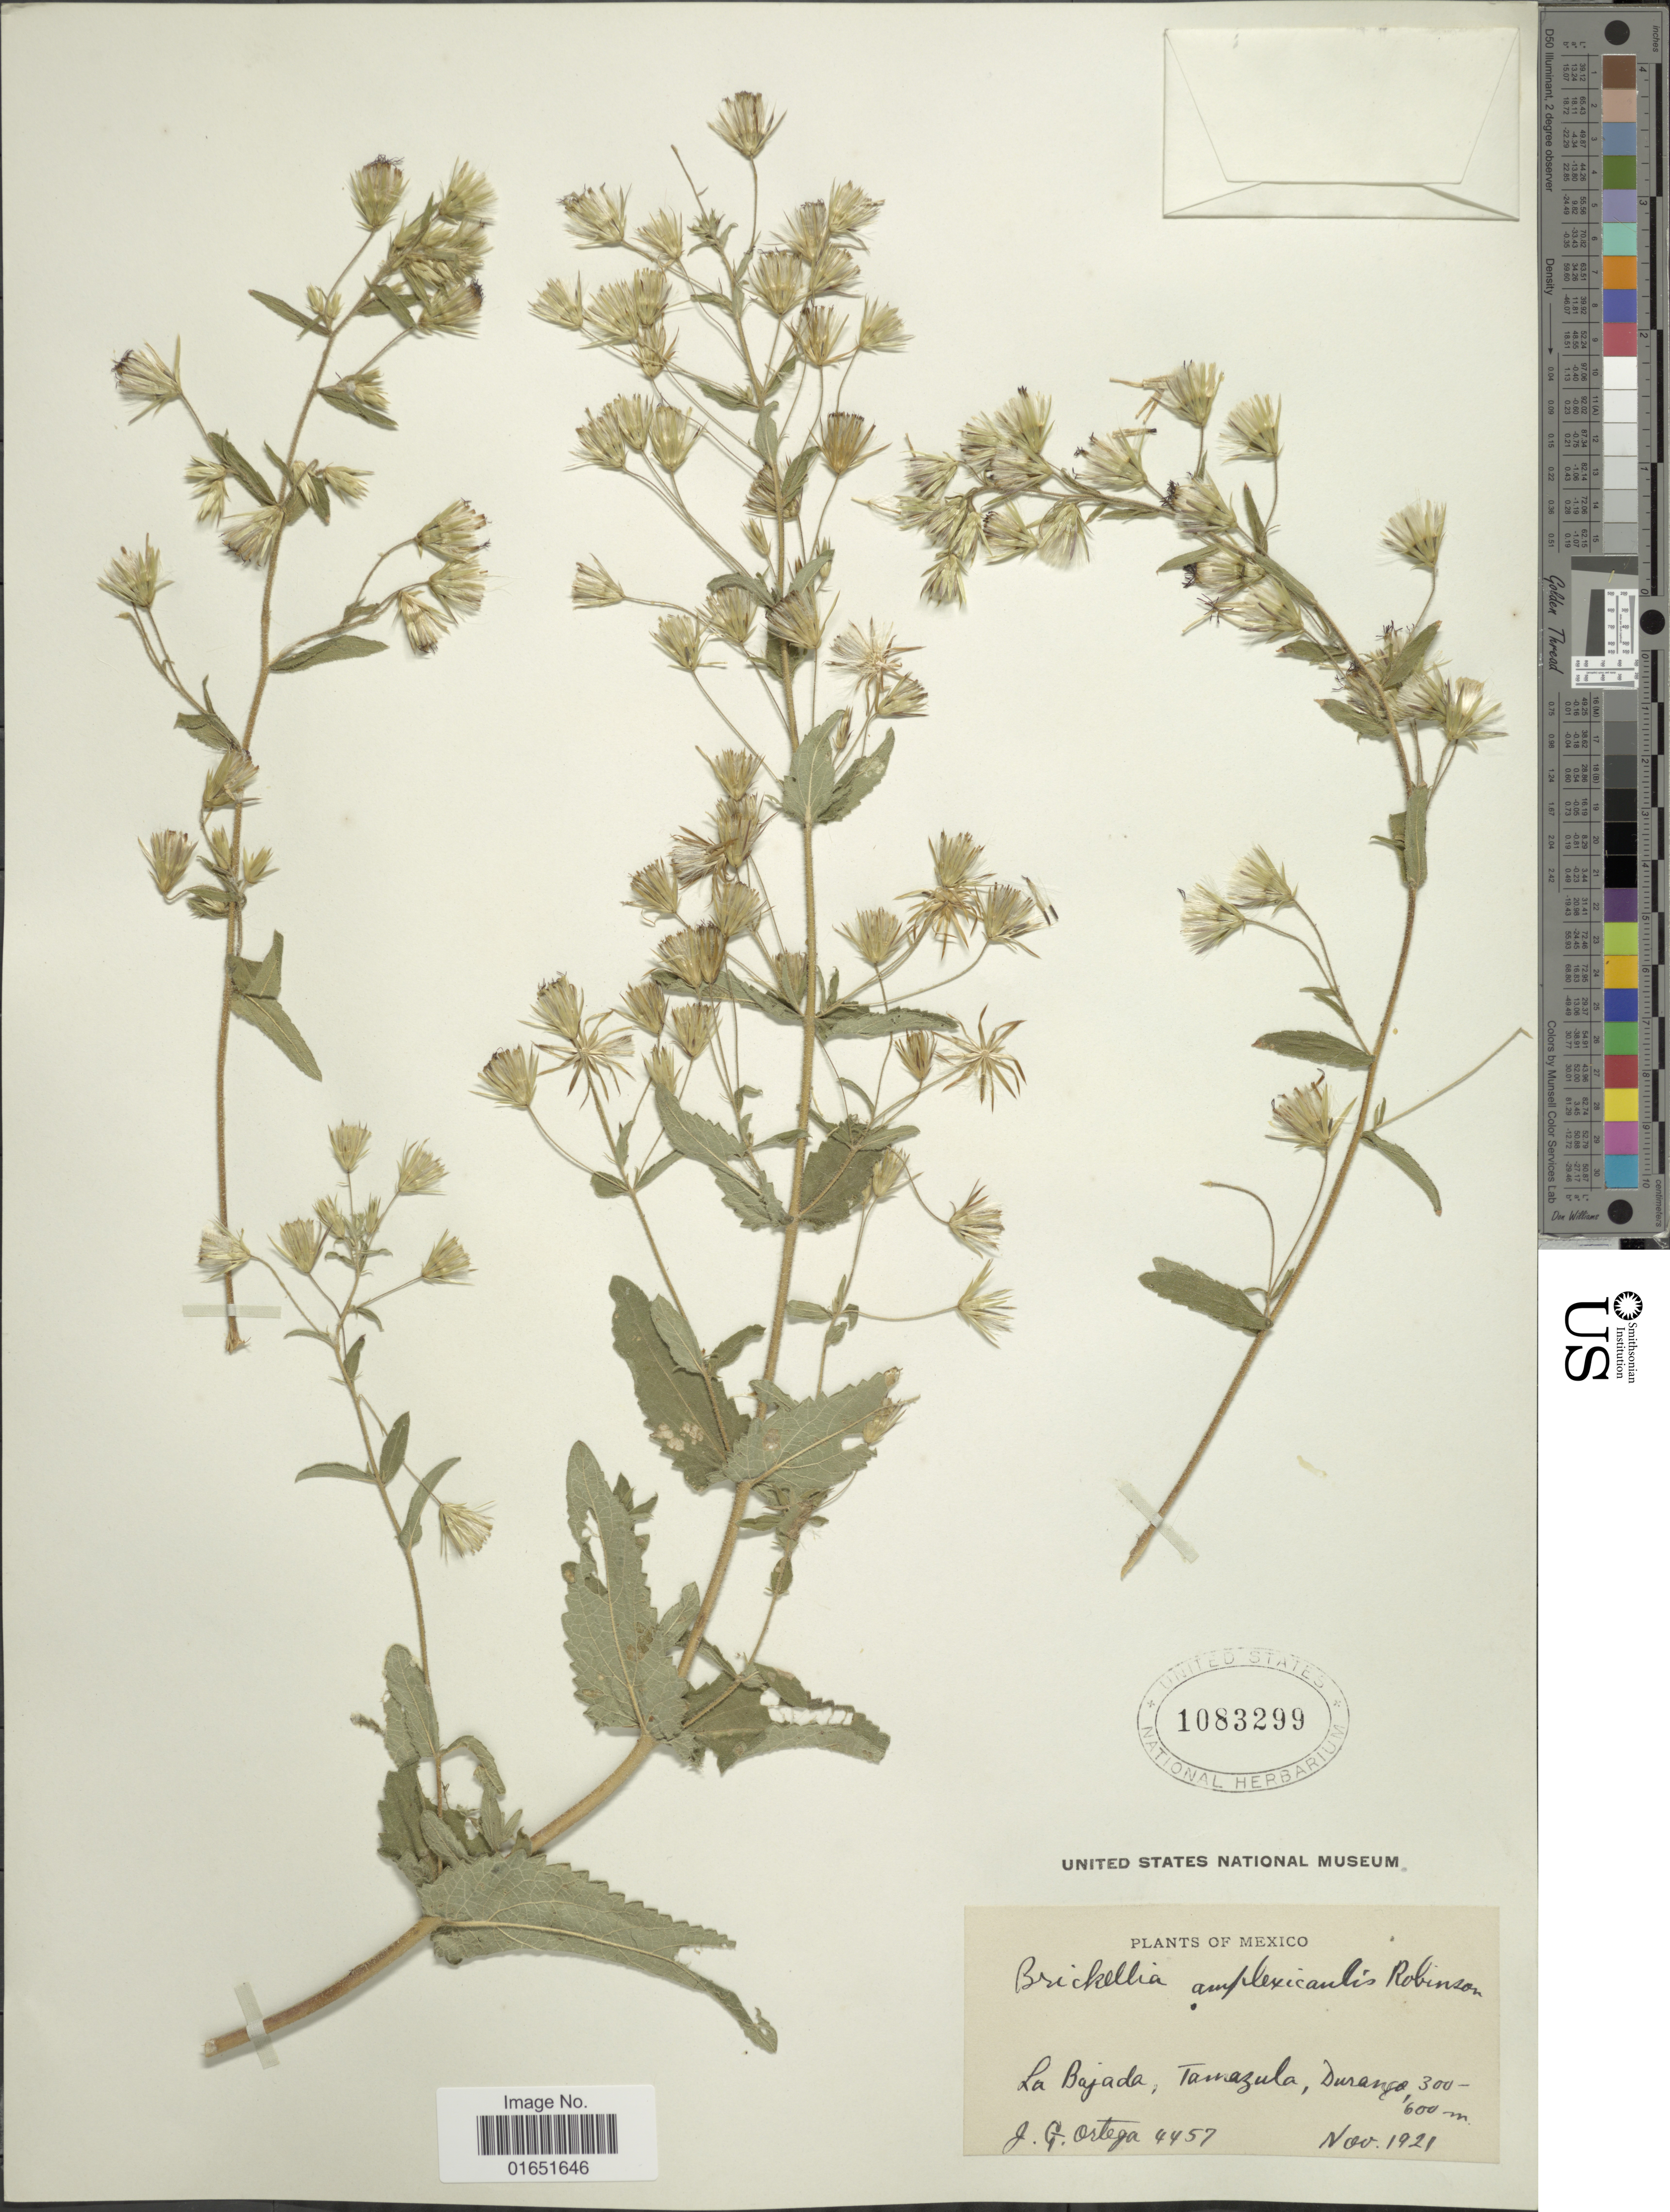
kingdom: Plantae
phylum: Tracheophyta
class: Magnoliopsida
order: Asterales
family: Asteraceae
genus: Brickellia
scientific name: Brickellia amplexicaulis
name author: B.L. Rob.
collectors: J. Ortega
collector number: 4457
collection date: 1921-11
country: Mexico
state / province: Durango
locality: La Bajda, Tamazula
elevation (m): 600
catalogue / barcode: US 1083299